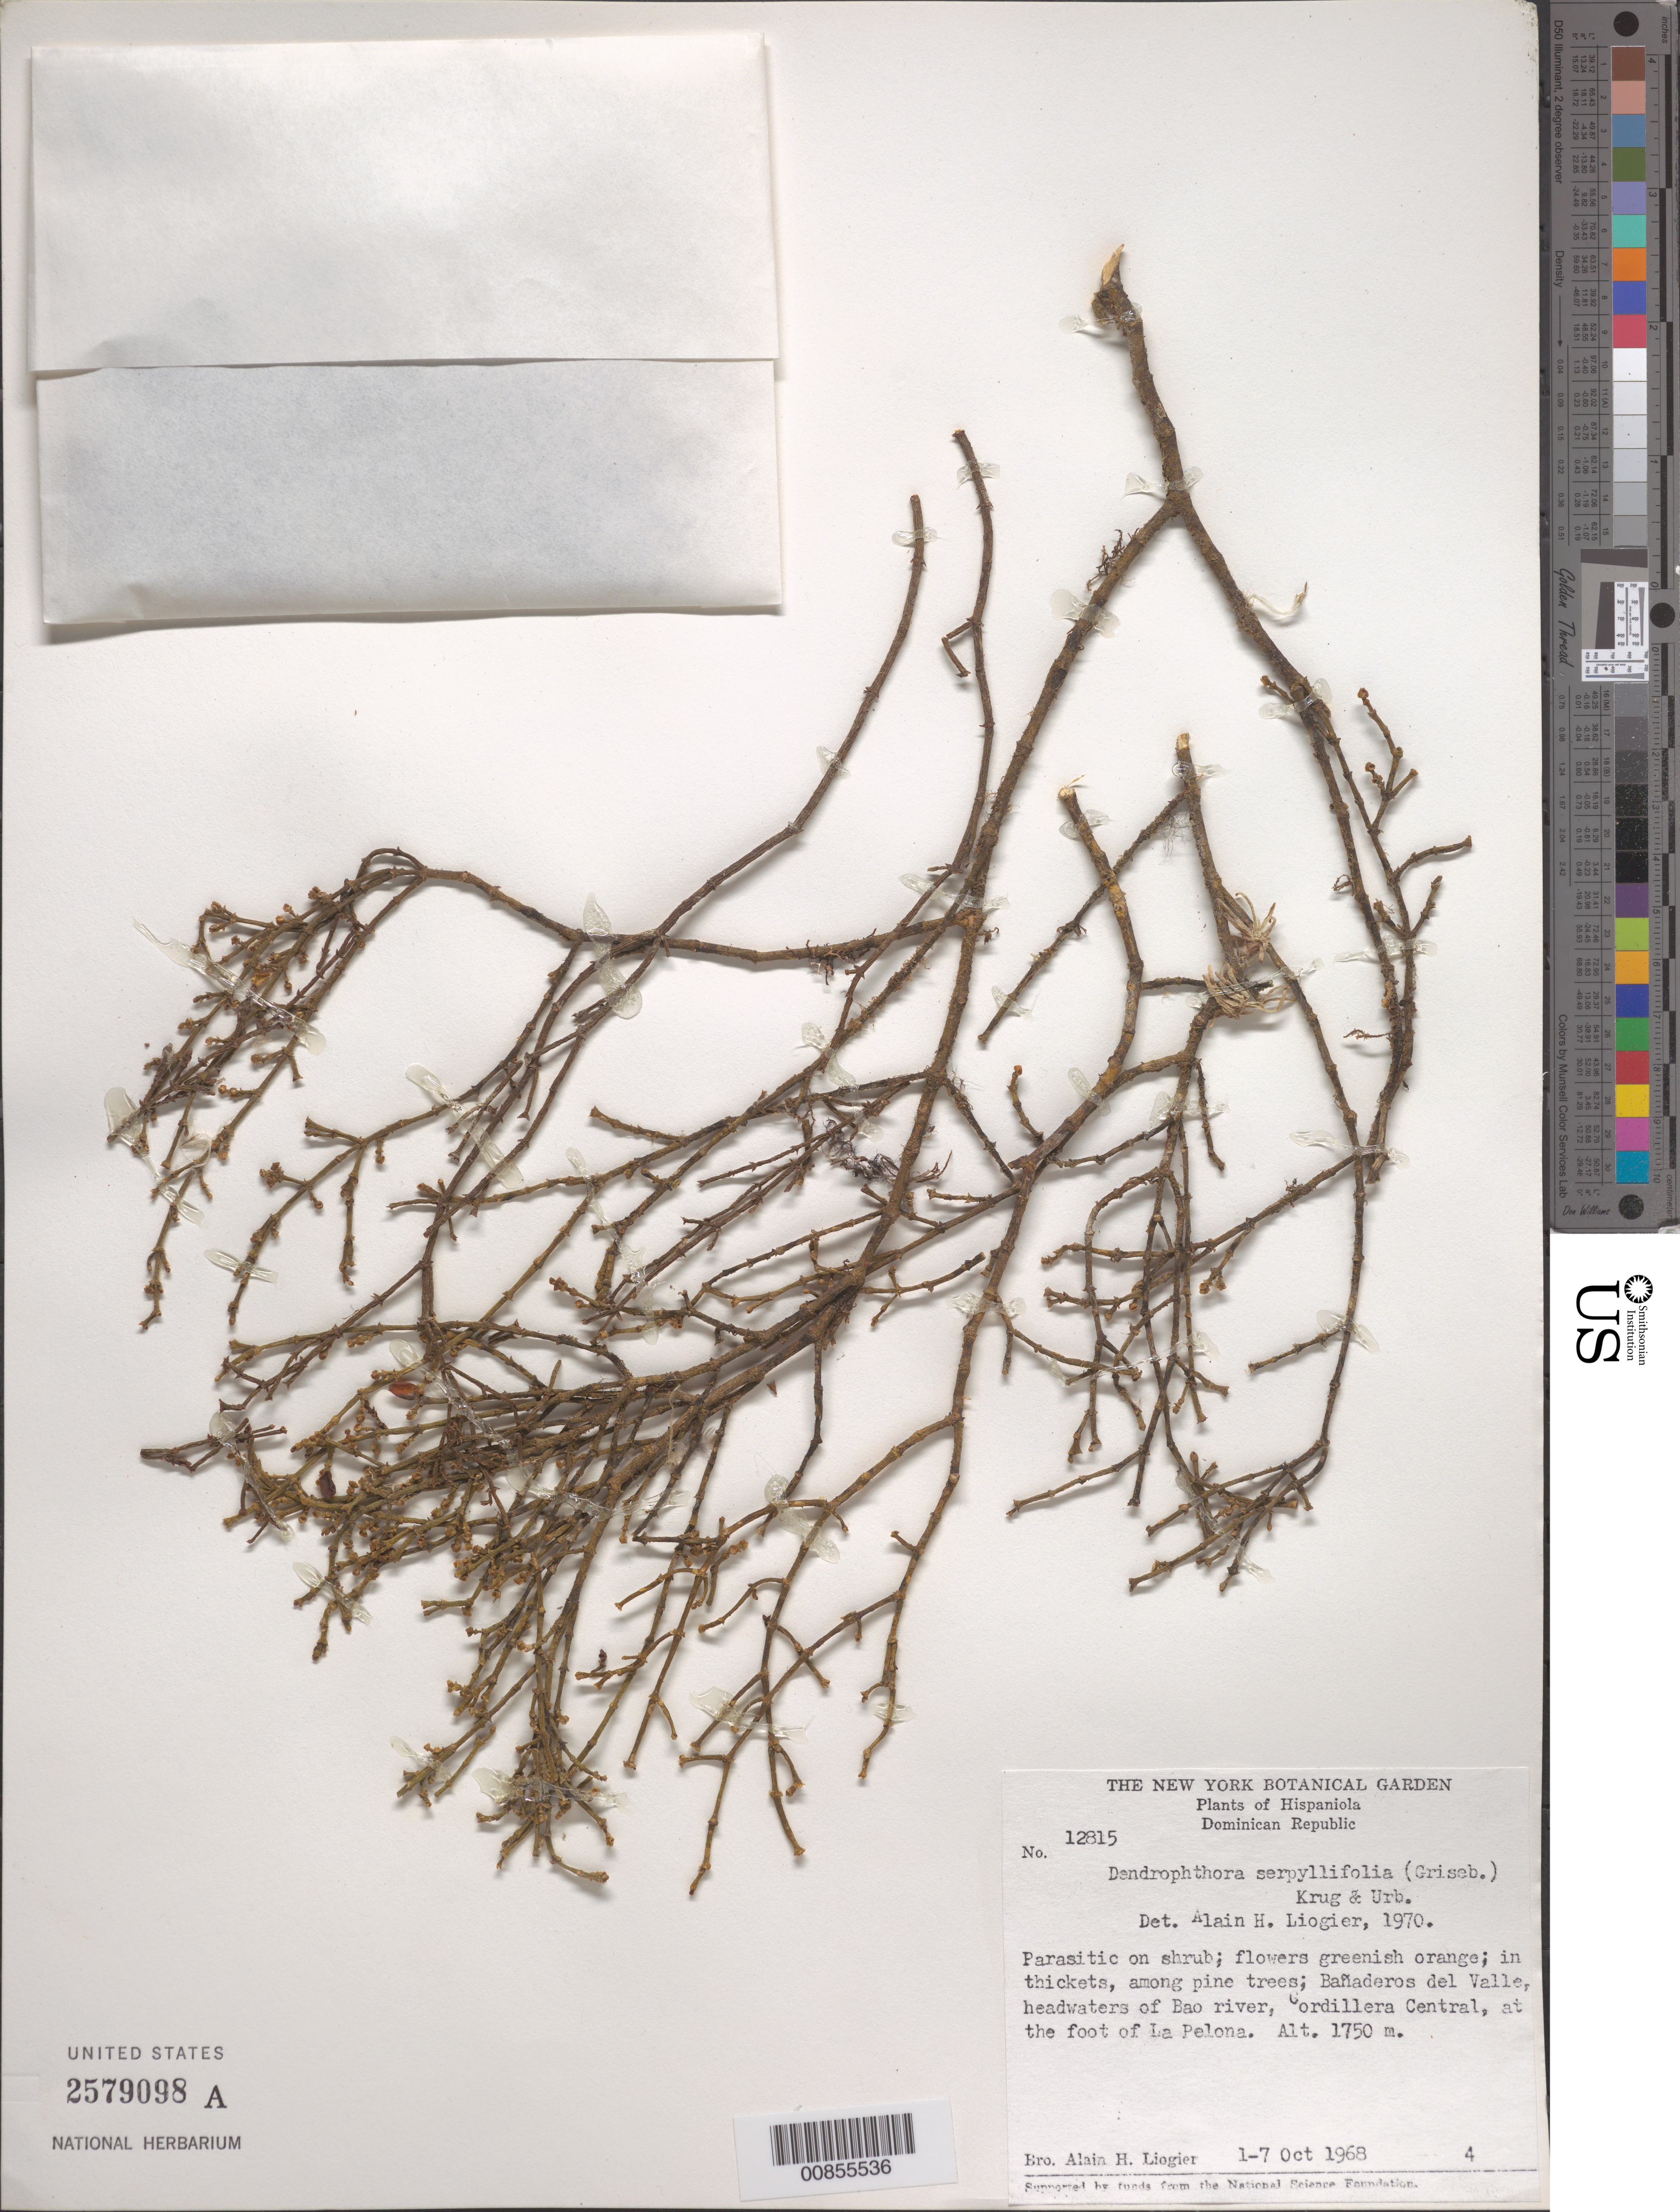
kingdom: Plantae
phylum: Tracheophyta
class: Magnoliopsida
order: Santalales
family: Viscaceae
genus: Dendrophthora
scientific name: Dendrophthora serpyllifolia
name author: (Griseb.) Krug & Urb.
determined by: Liogier, Alain H.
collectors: A. H. Liogier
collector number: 12815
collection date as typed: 01 Oct 1968 to 07 Oct 1968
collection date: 1968-10-01/1968-10-07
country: Dominican Republic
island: Hispaniola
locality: Bañaderos del Valle, headwaters of Bao river, Cordillera Central at the foot of La Pelona.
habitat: On shrub. In thickets, among pine trees.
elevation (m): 1750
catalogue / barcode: US 2579098A